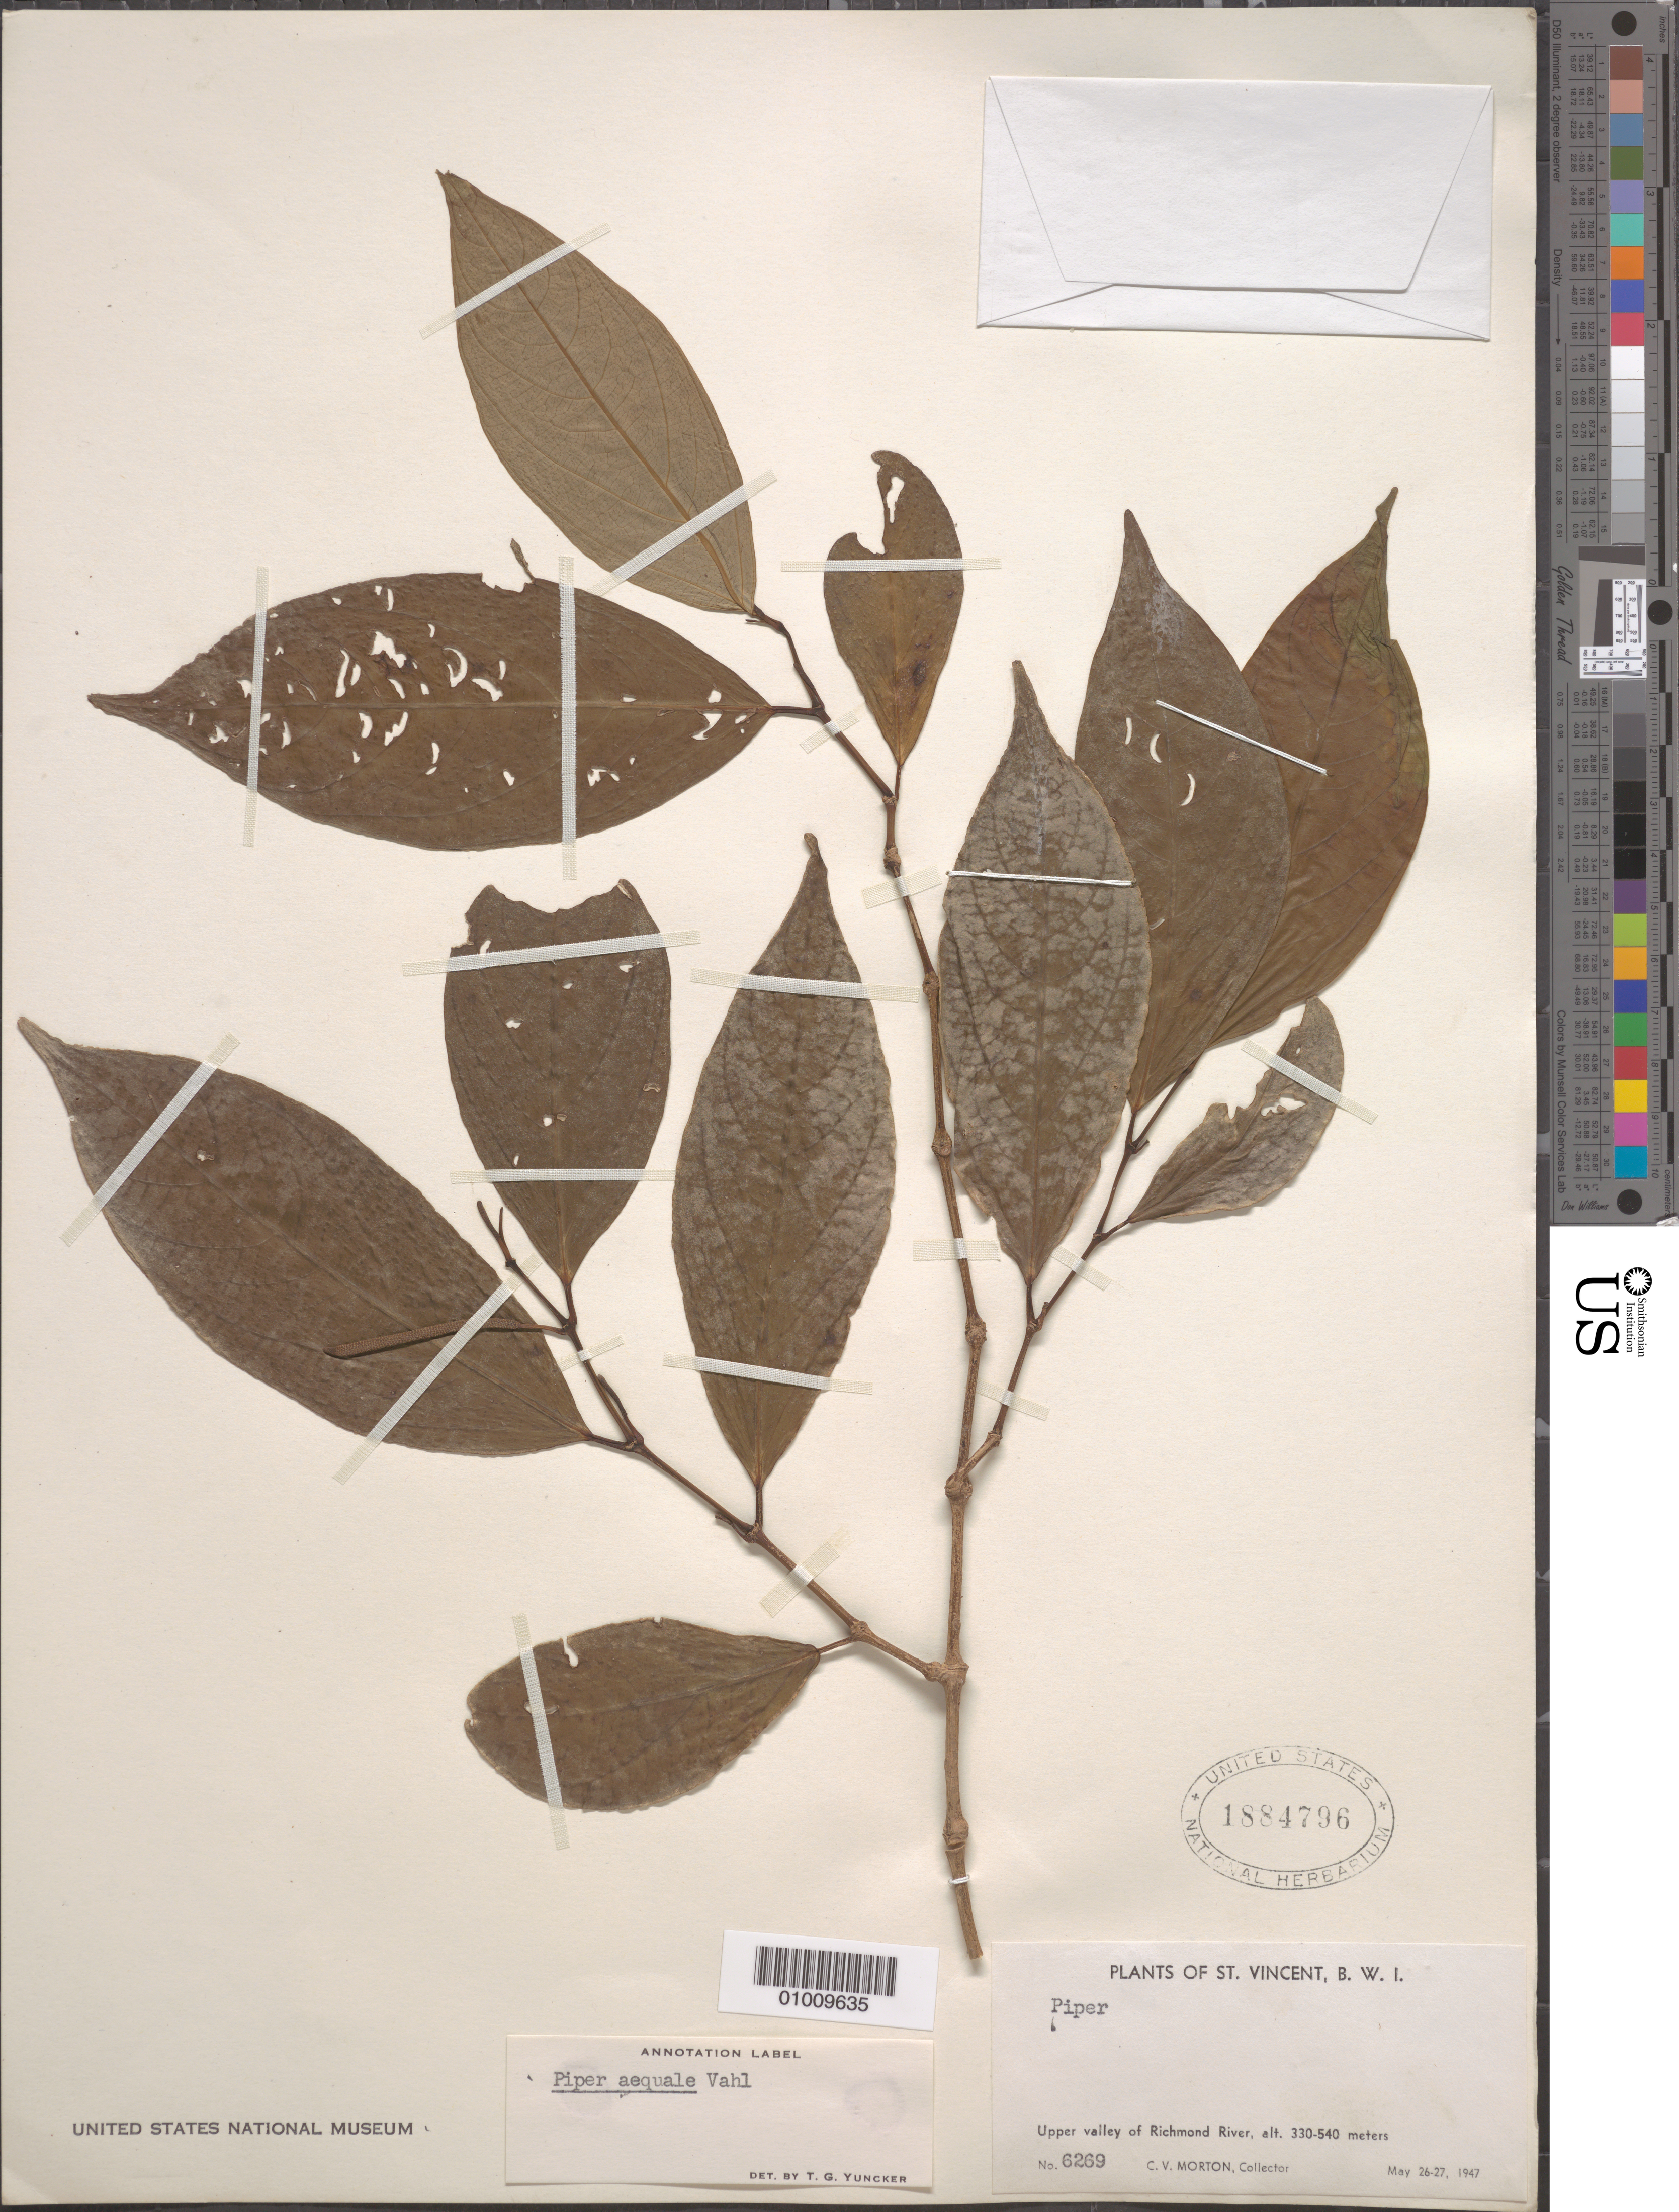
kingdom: Plantae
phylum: Tracheophyta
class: Magnoliopsida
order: Piperales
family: Piperaceae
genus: Piper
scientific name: Piper aequale var. aequale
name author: Vahl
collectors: C. V. Morton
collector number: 6269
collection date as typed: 26 May 1947 to 27 May 1947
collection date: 1947-05-26/1947-05-27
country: St. Vincent - Grenadines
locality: Upper valley of Richmond River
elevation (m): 330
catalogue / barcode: US 1884796